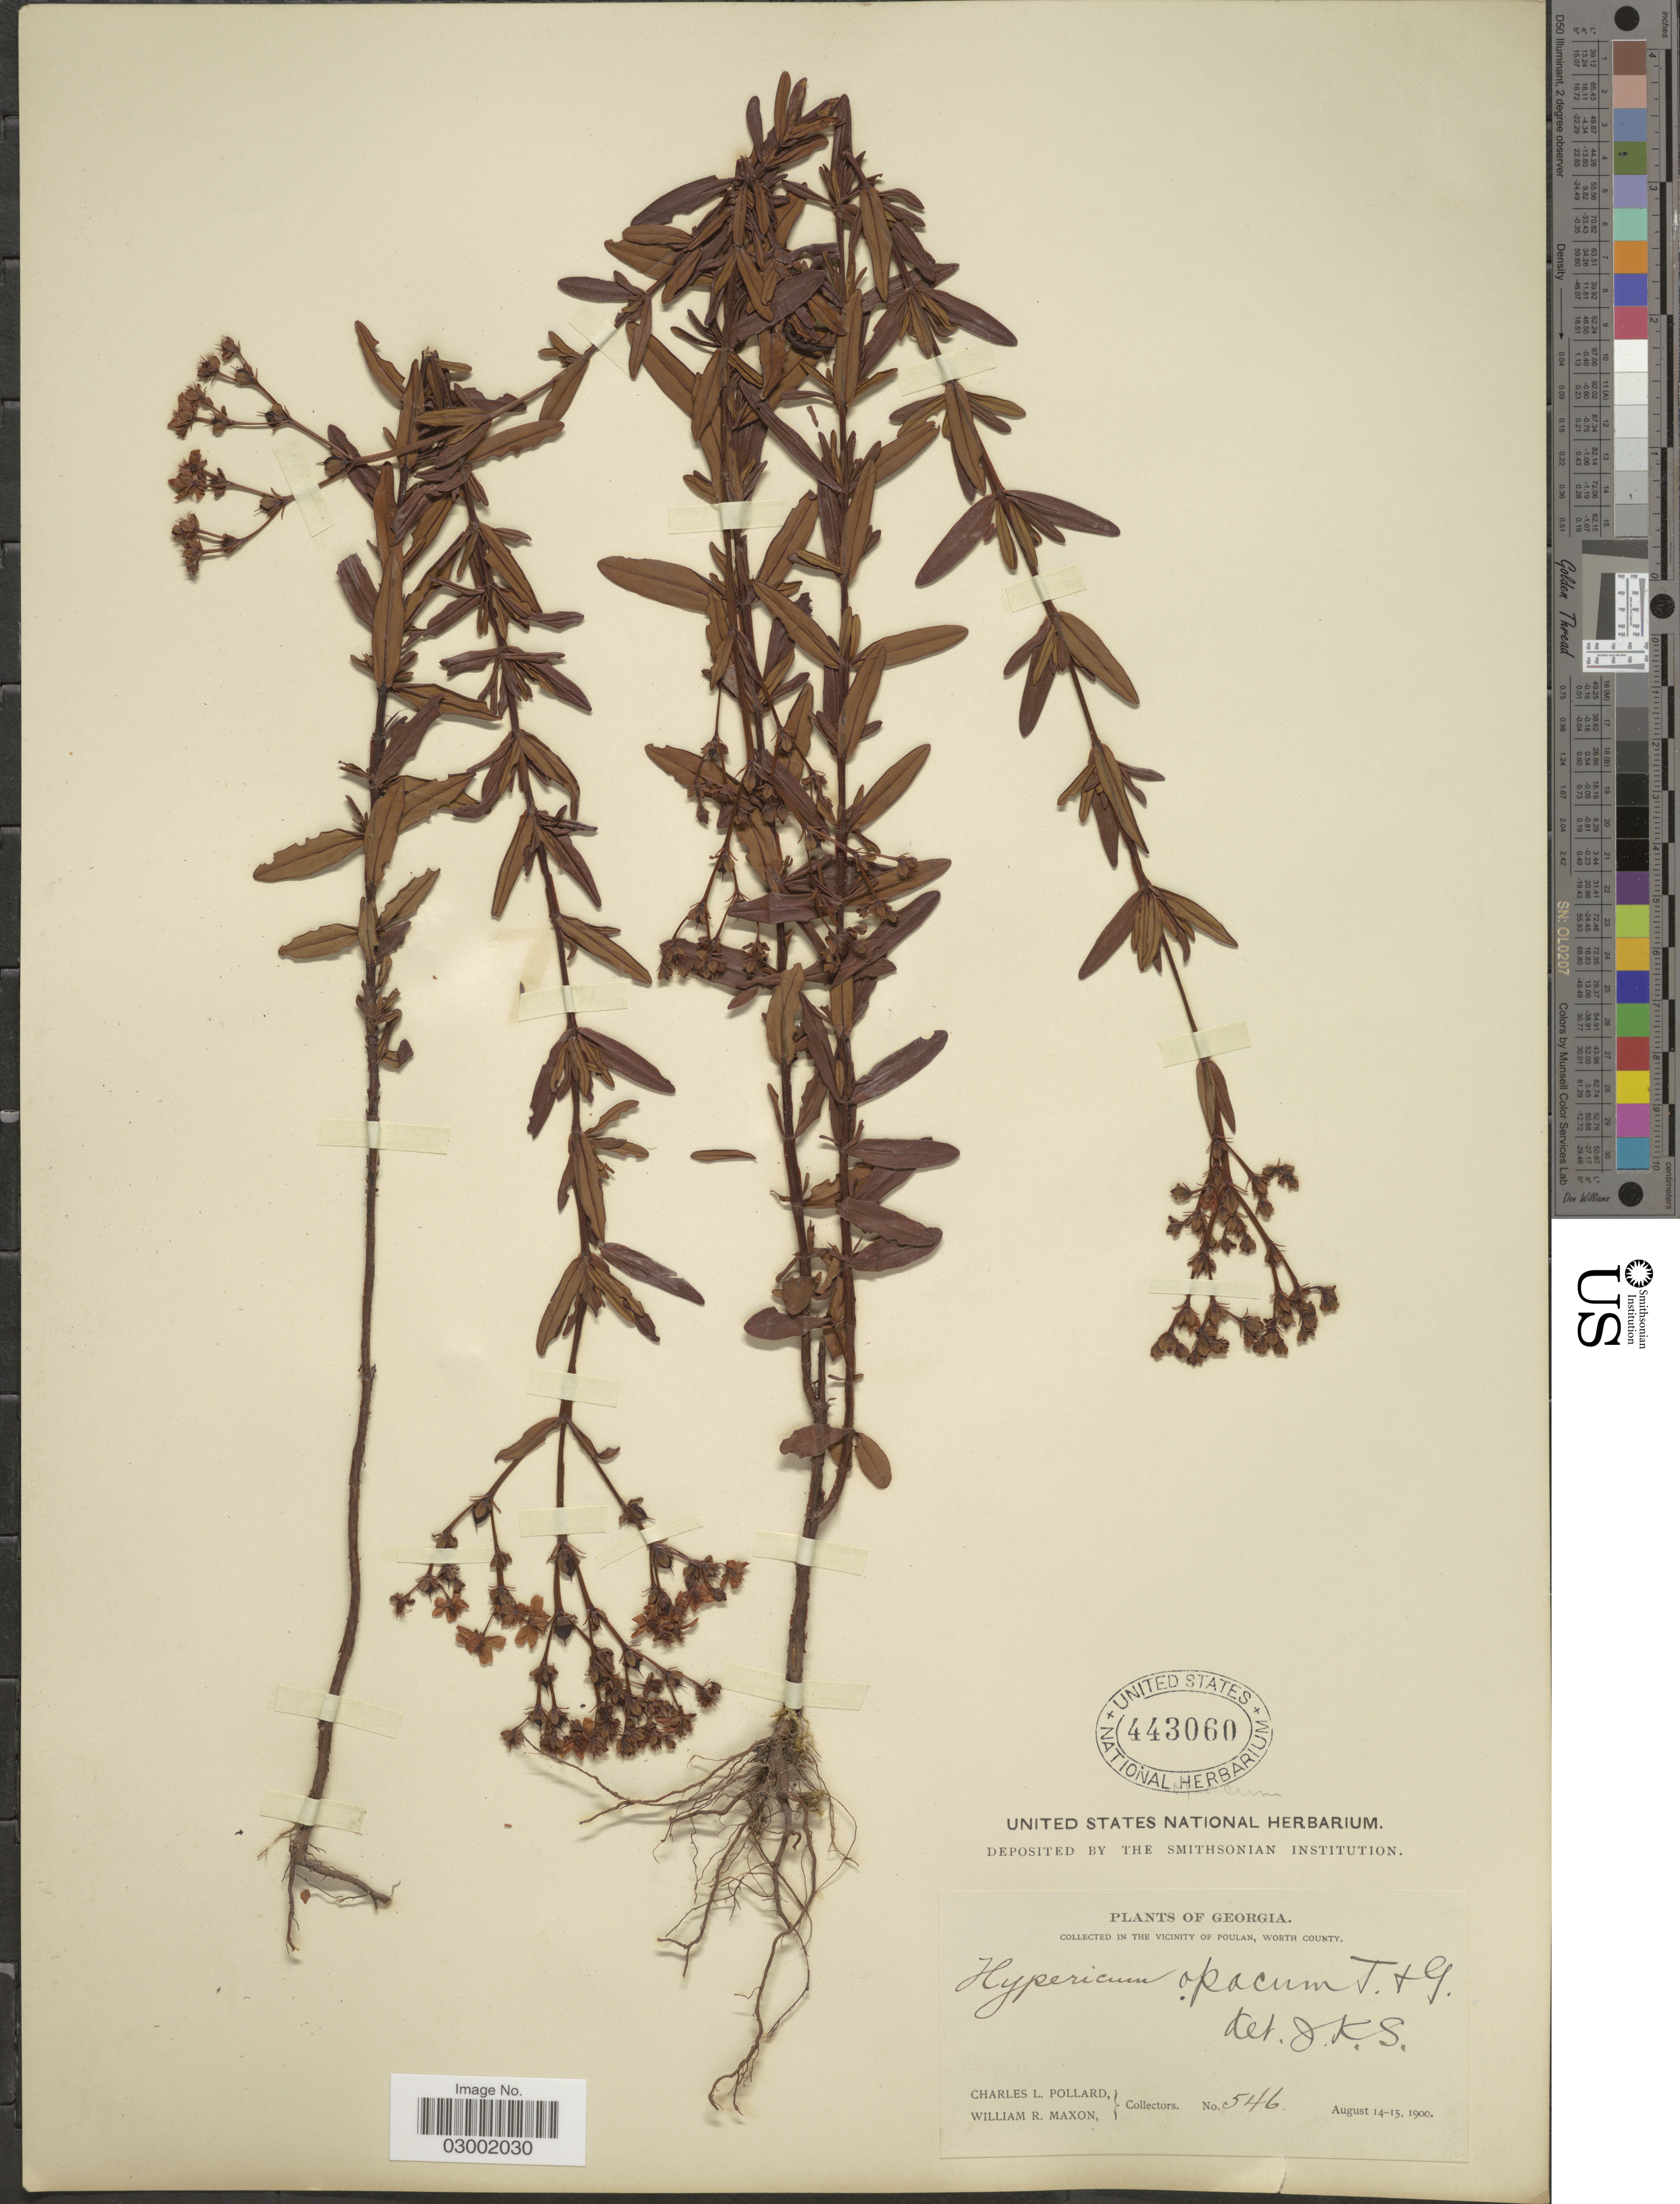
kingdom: Plantae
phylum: Tracheophyta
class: Magnoliopsida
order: Malpighiales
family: Hypericaceae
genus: Hypericum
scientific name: Hypericum opacum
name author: Torr. & A. Gray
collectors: C. L. Pollard & W. R. Maxon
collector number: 546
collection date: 1900-08-14/1900-08-15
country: United States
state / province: Georgia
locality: In the Vicinity of Poulan, Worth County.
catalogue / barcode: US 443060